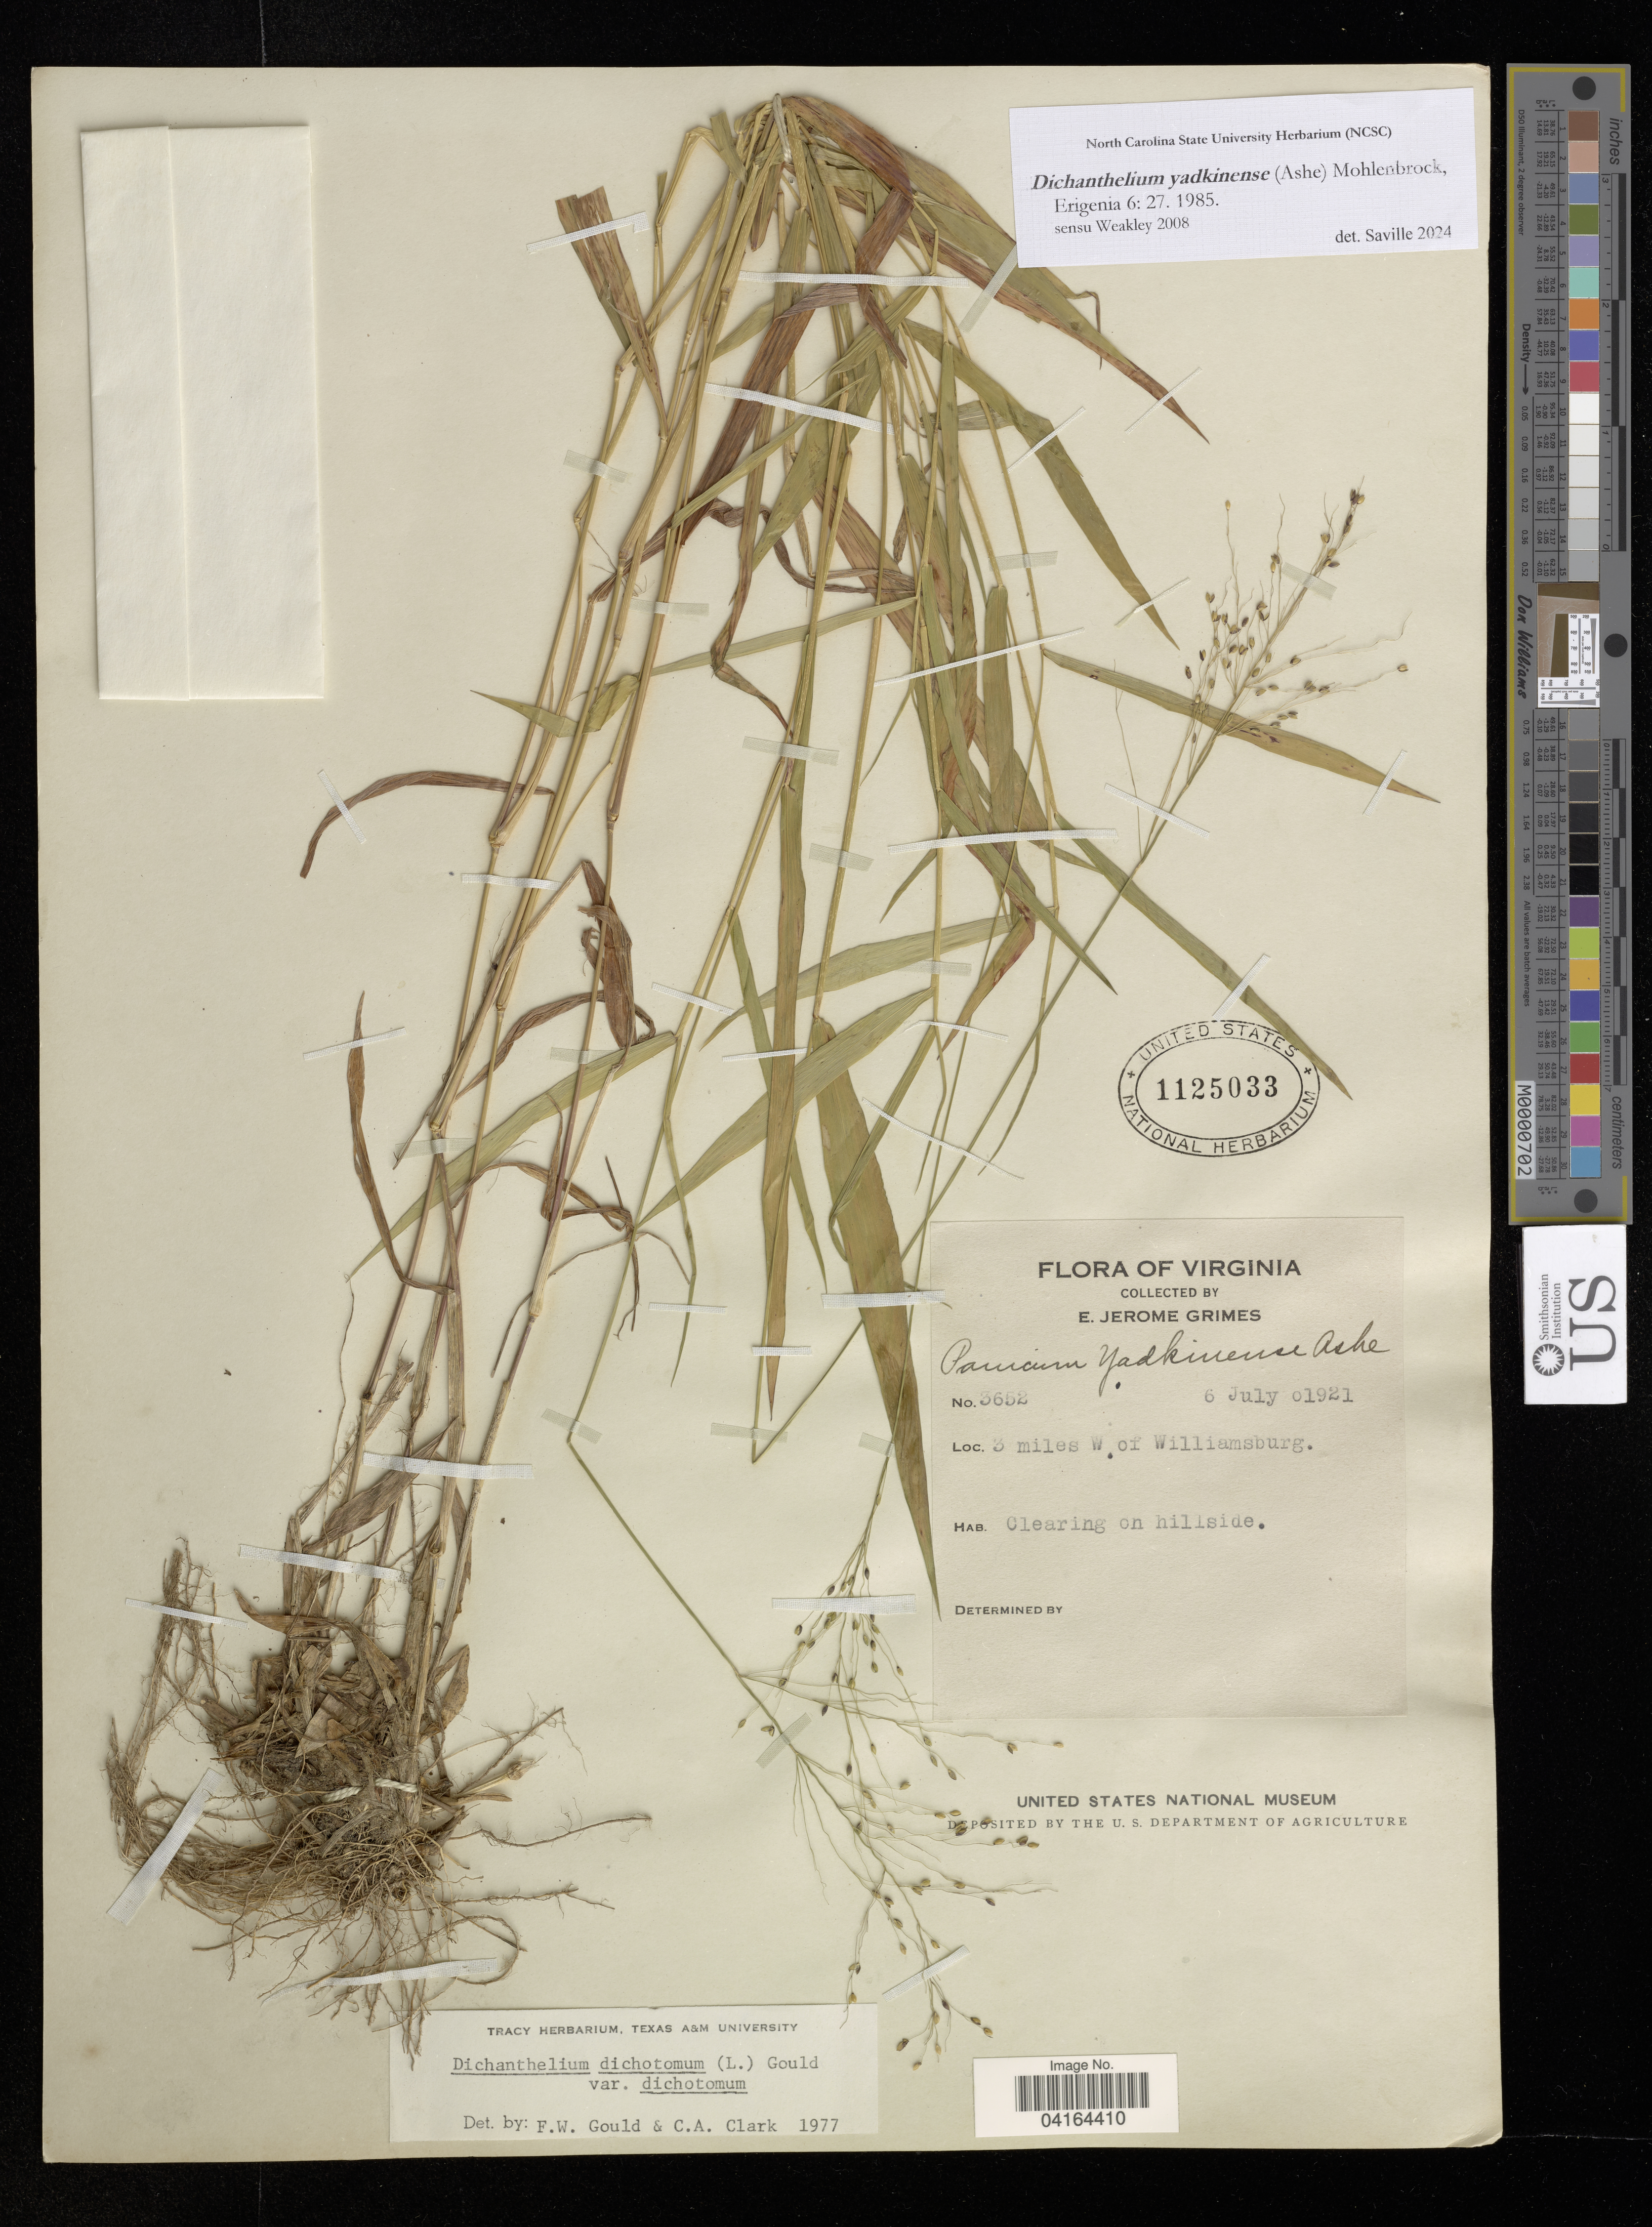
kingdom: Plantae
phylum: Tracheophyta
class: Liliopsida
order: Poales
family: Poaceae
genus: Dichanthelium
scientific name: Dichanthelium yadkinense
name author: (Ashe) Mohlenbr.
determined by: Saville, A. C., (NCSC), North Carolina State University (UNITED STATES)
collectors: E. J. Grimes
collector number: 3652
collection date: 1921-07-06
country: United States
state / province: Virginia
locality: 3 miles W of Williamsburg.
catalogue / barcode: US 1125033